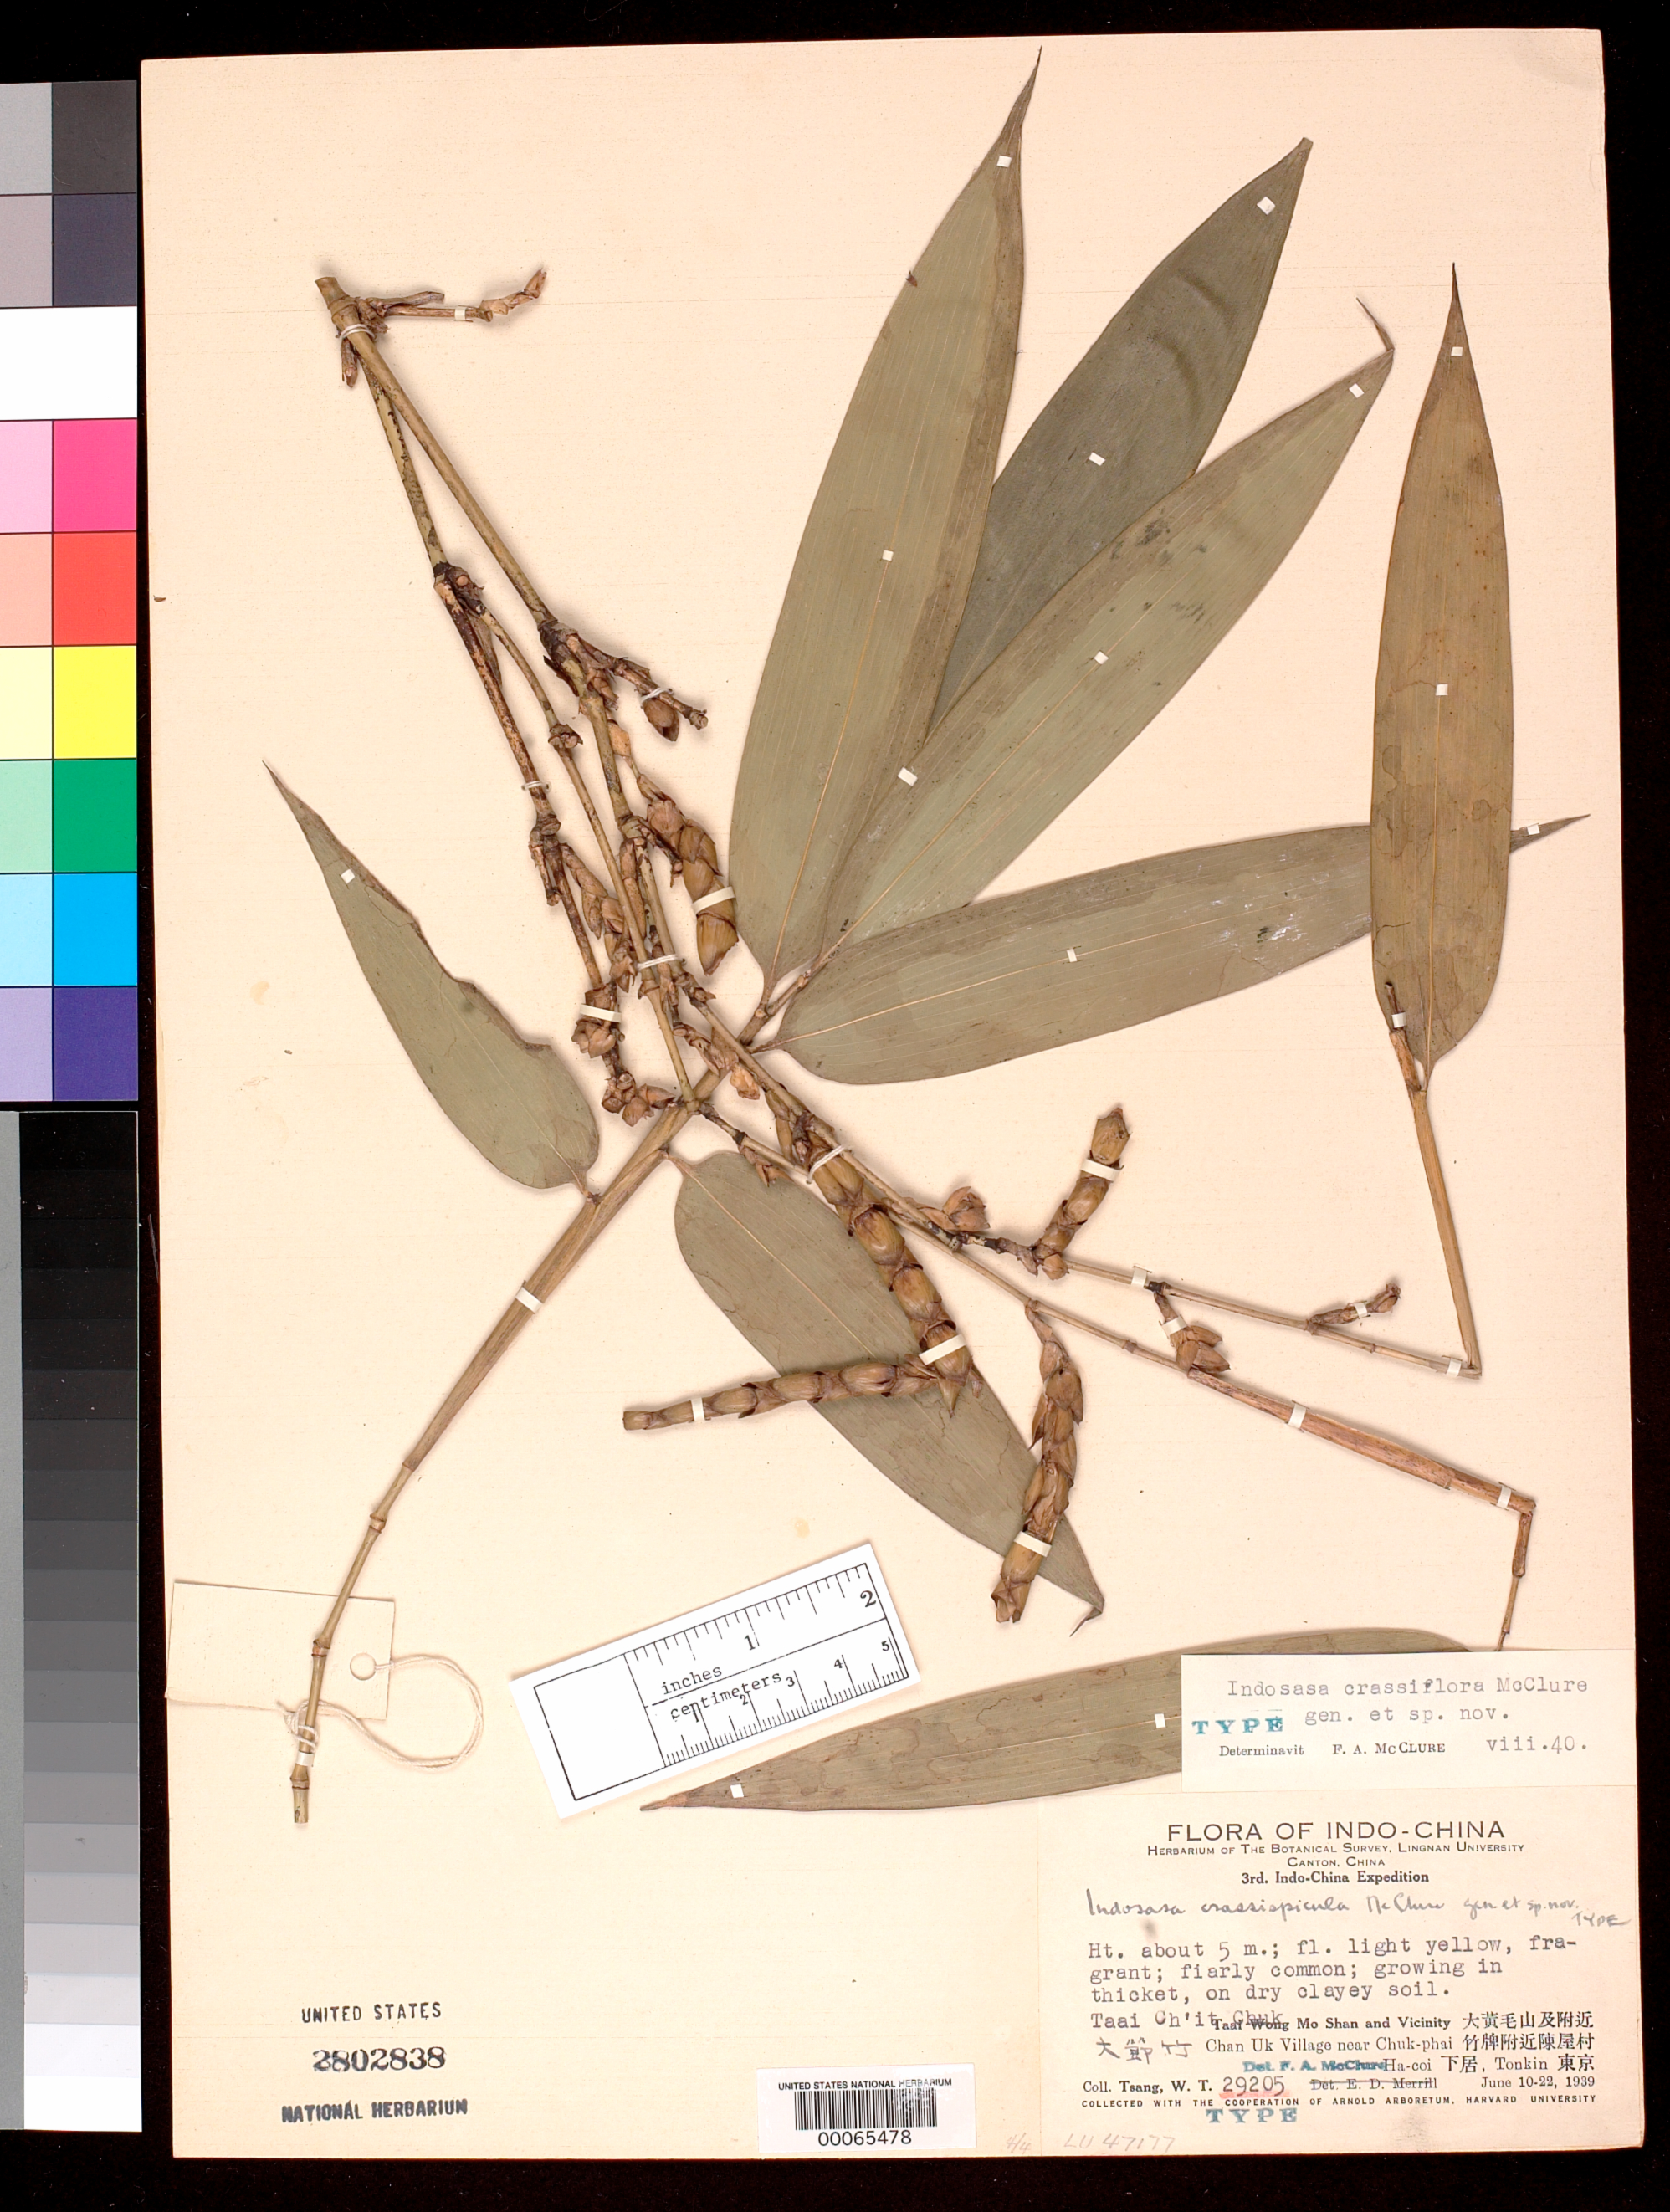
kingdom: Plantae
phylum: Tracheophyta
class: Liliopsida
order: Poales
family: Poaceae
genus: Indosasa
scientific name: Indosasa crassiflora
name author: McClure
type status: Holotype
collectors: W. T. Tsang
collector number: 29205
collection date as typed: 10 Jun 1939 to 22 Jun 1939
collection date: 1939-06-10/1939-06-22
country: Vietnam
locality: Taai Wong Mo Shan and vicinity, near Chan Uk village.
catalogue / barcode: US 2802838